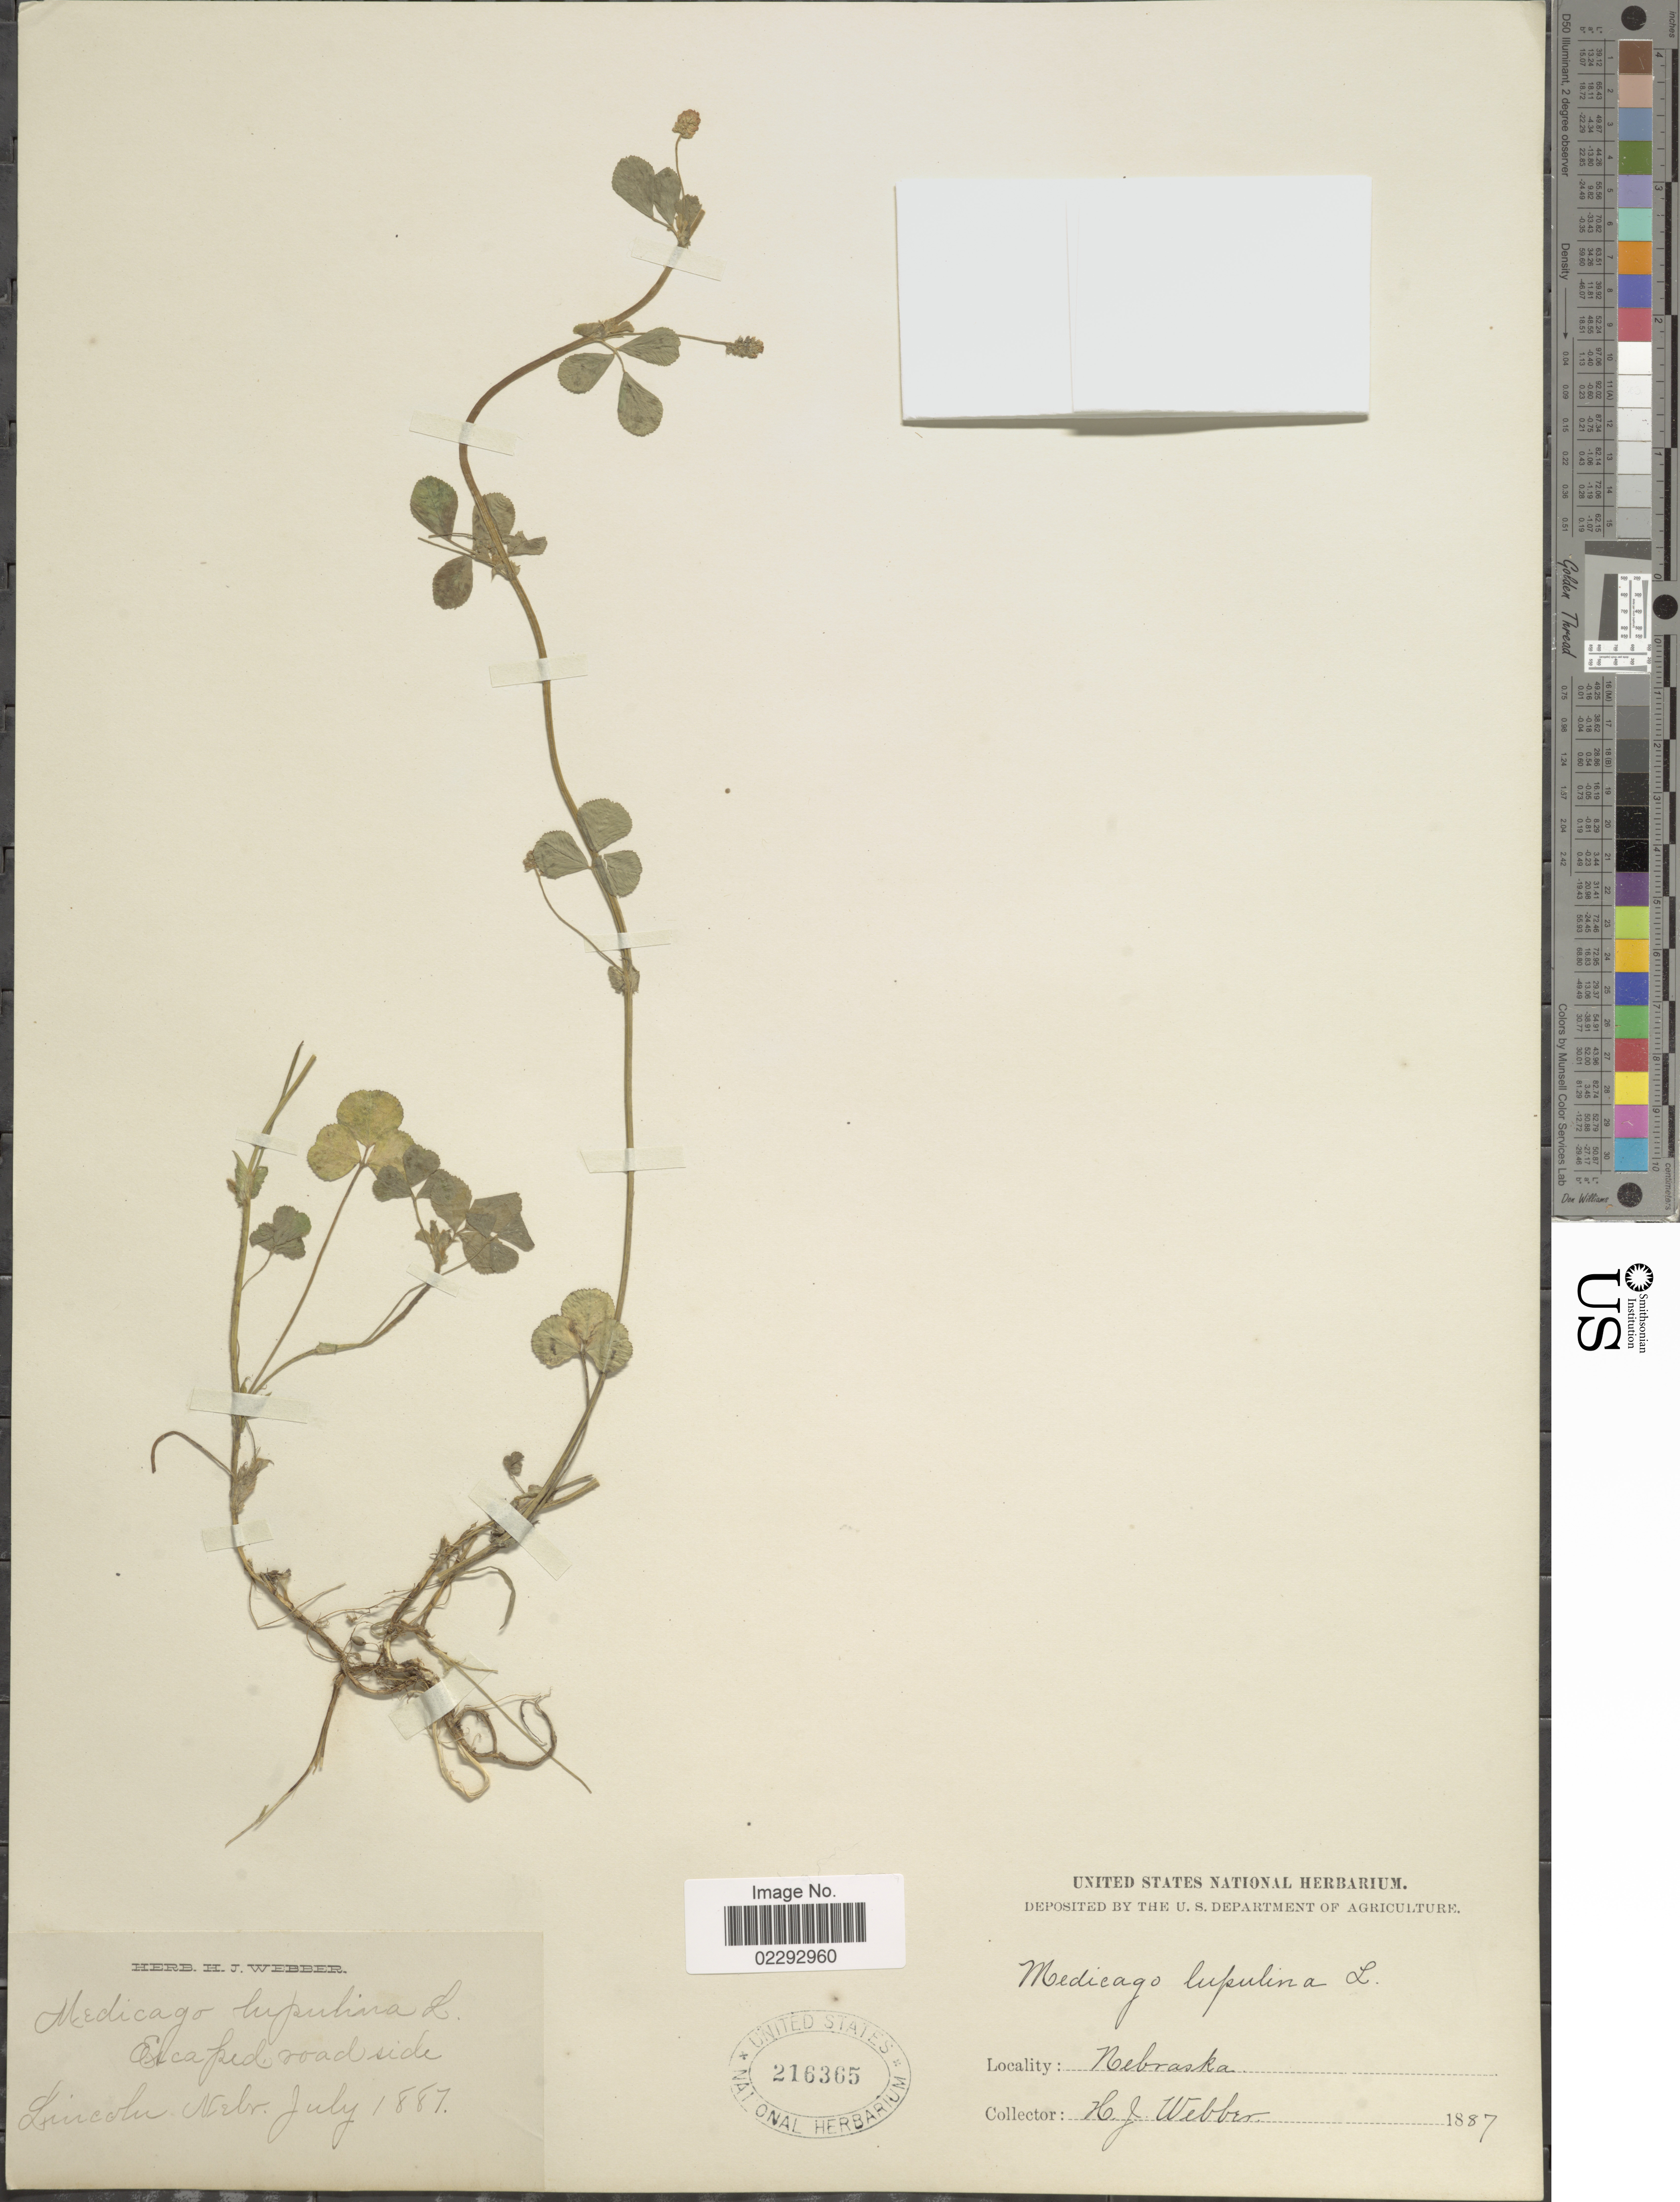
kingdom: Plantae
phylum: Tracheophyta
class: Magnoliopsida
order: Fabales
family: Fabaceae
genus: Medicago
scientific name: Medicago lupulina var. lupulina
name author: L.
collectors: H. Webber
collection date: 1887-07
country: United States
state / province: Nebraska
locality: Nebraska, Lincoln.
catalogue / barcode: US 216365